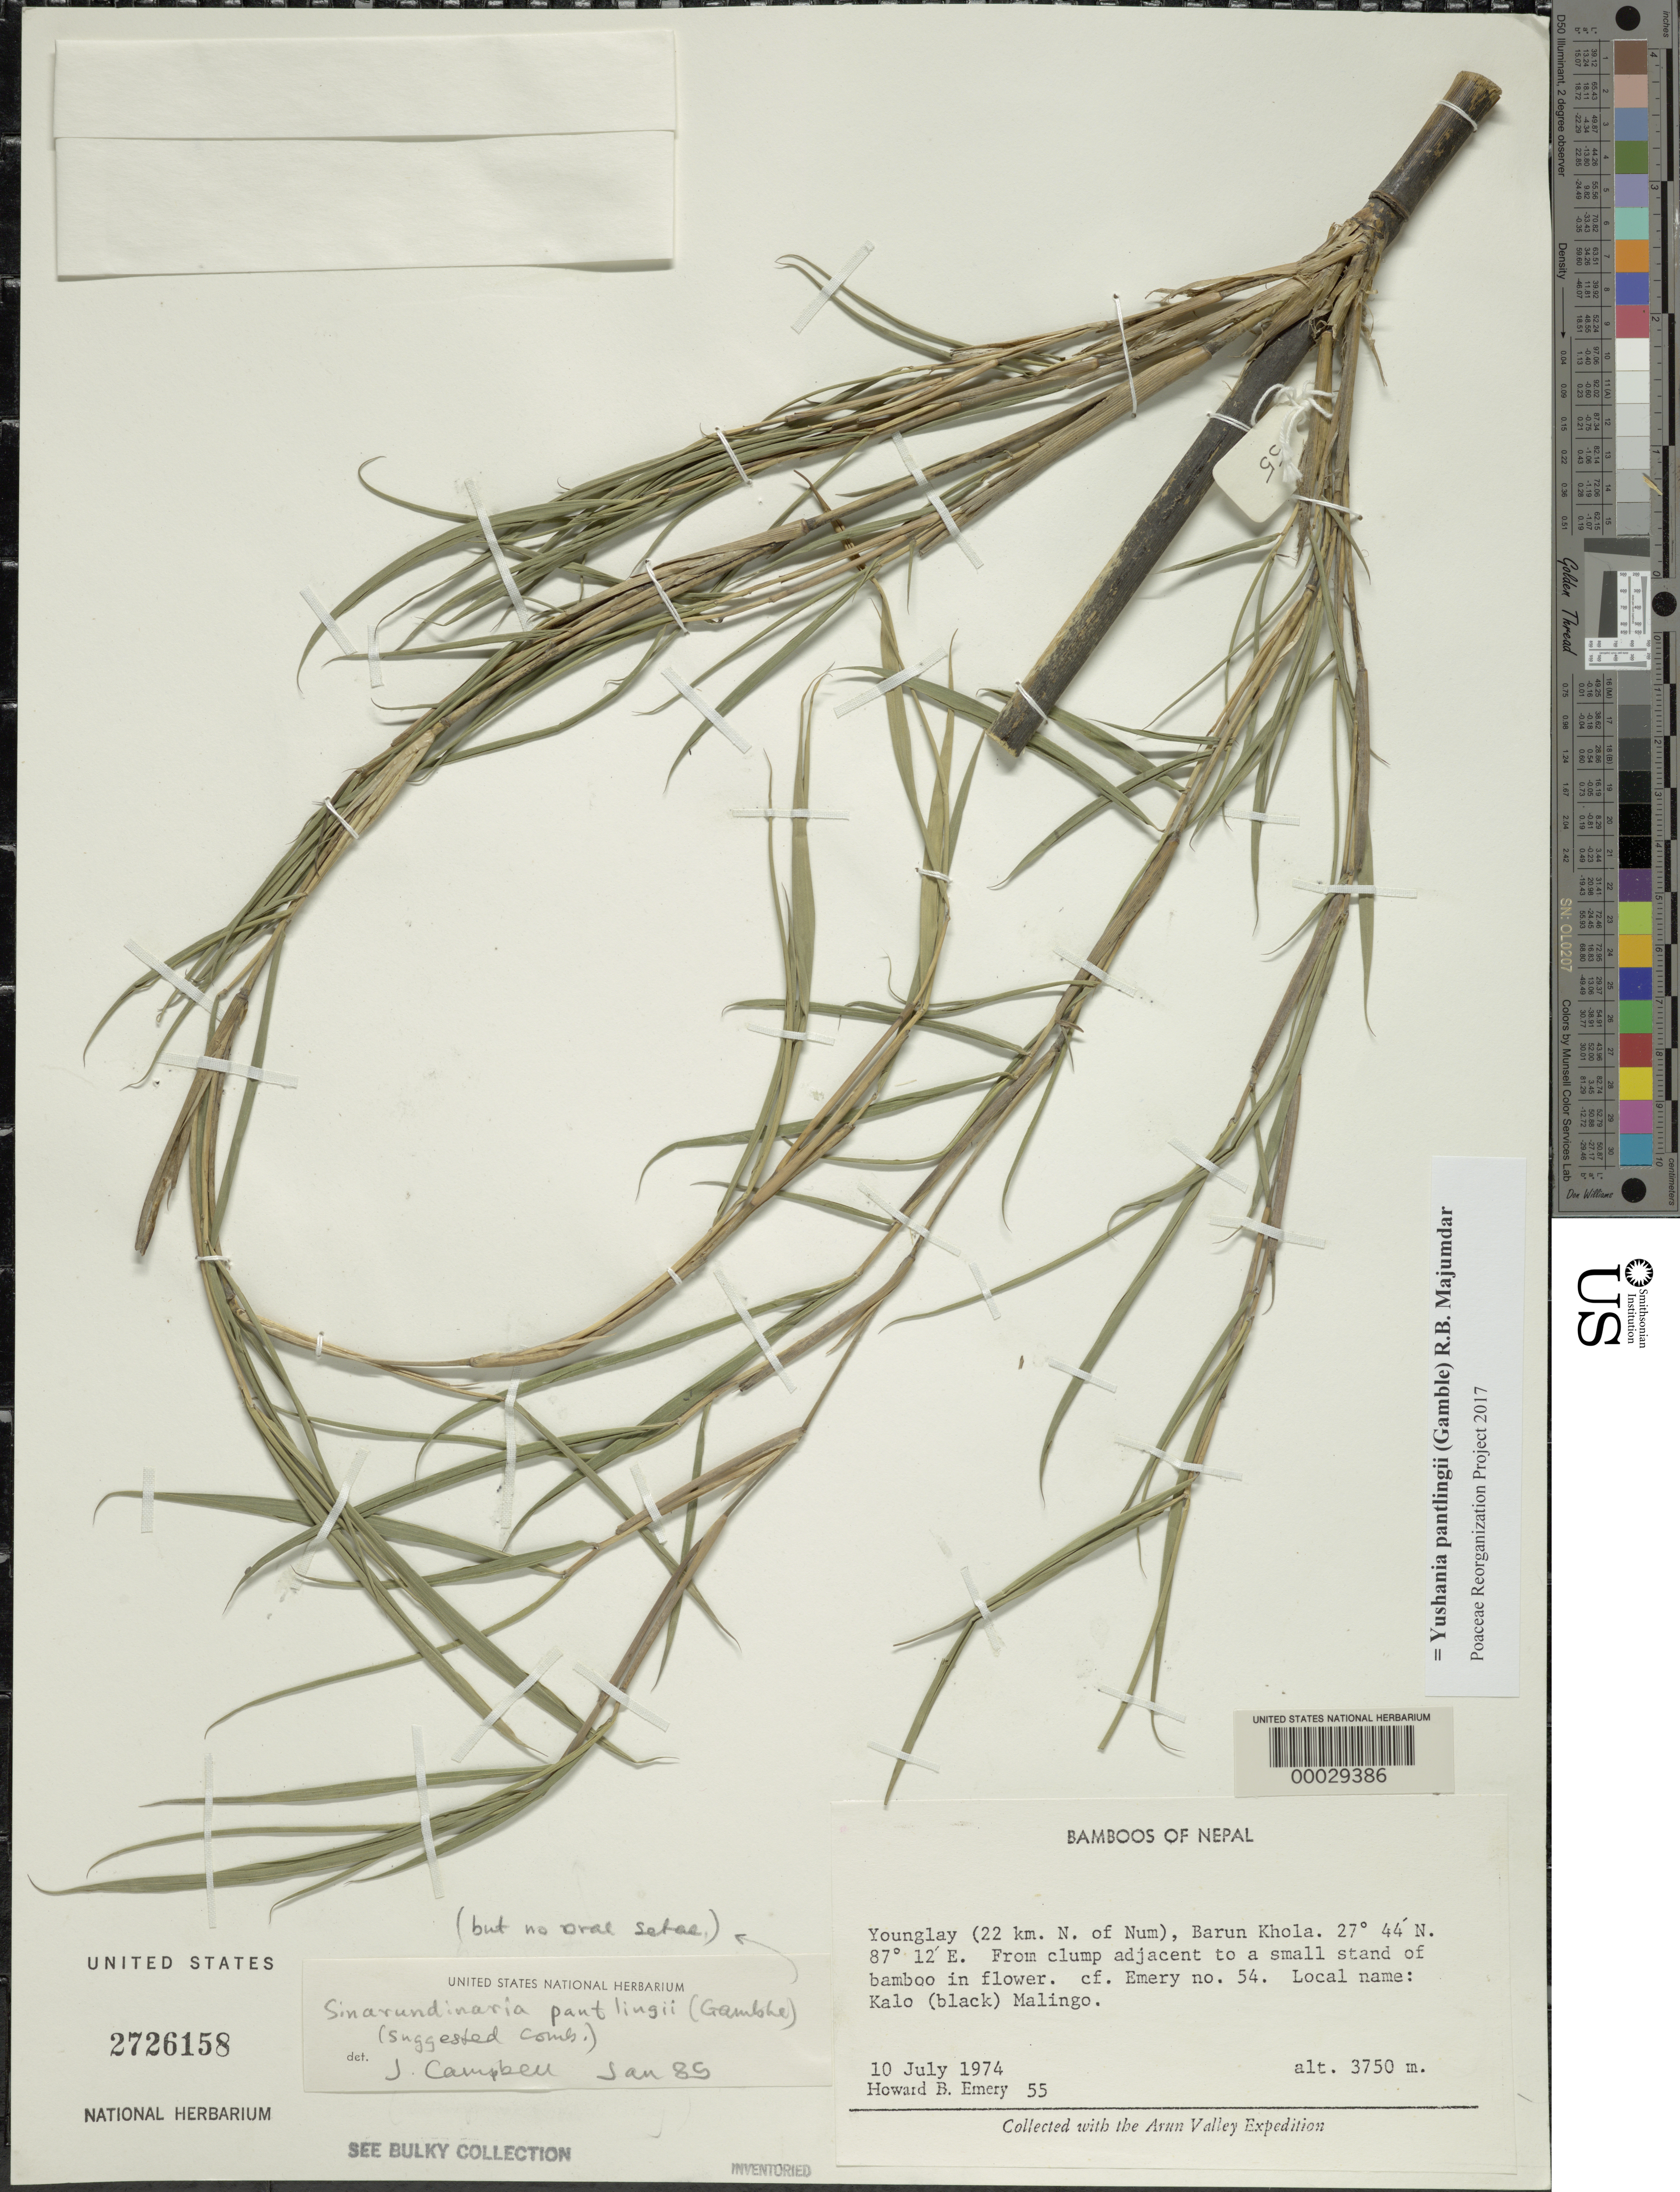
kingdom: Plantae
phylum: Tracheophyta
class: Liliopsida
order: Poales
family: Poaceae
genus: Yushania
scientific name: Yushania pantlingii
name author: (Gamble) R.B. Majumdar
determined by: Poaceae Reorganization Project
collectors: H. B. Emery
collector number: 55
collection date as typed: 10 Jul 1974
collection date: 1974-07-10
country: Nepal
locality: Barun khola, younglay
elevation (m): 3750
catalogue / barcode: US 2726158